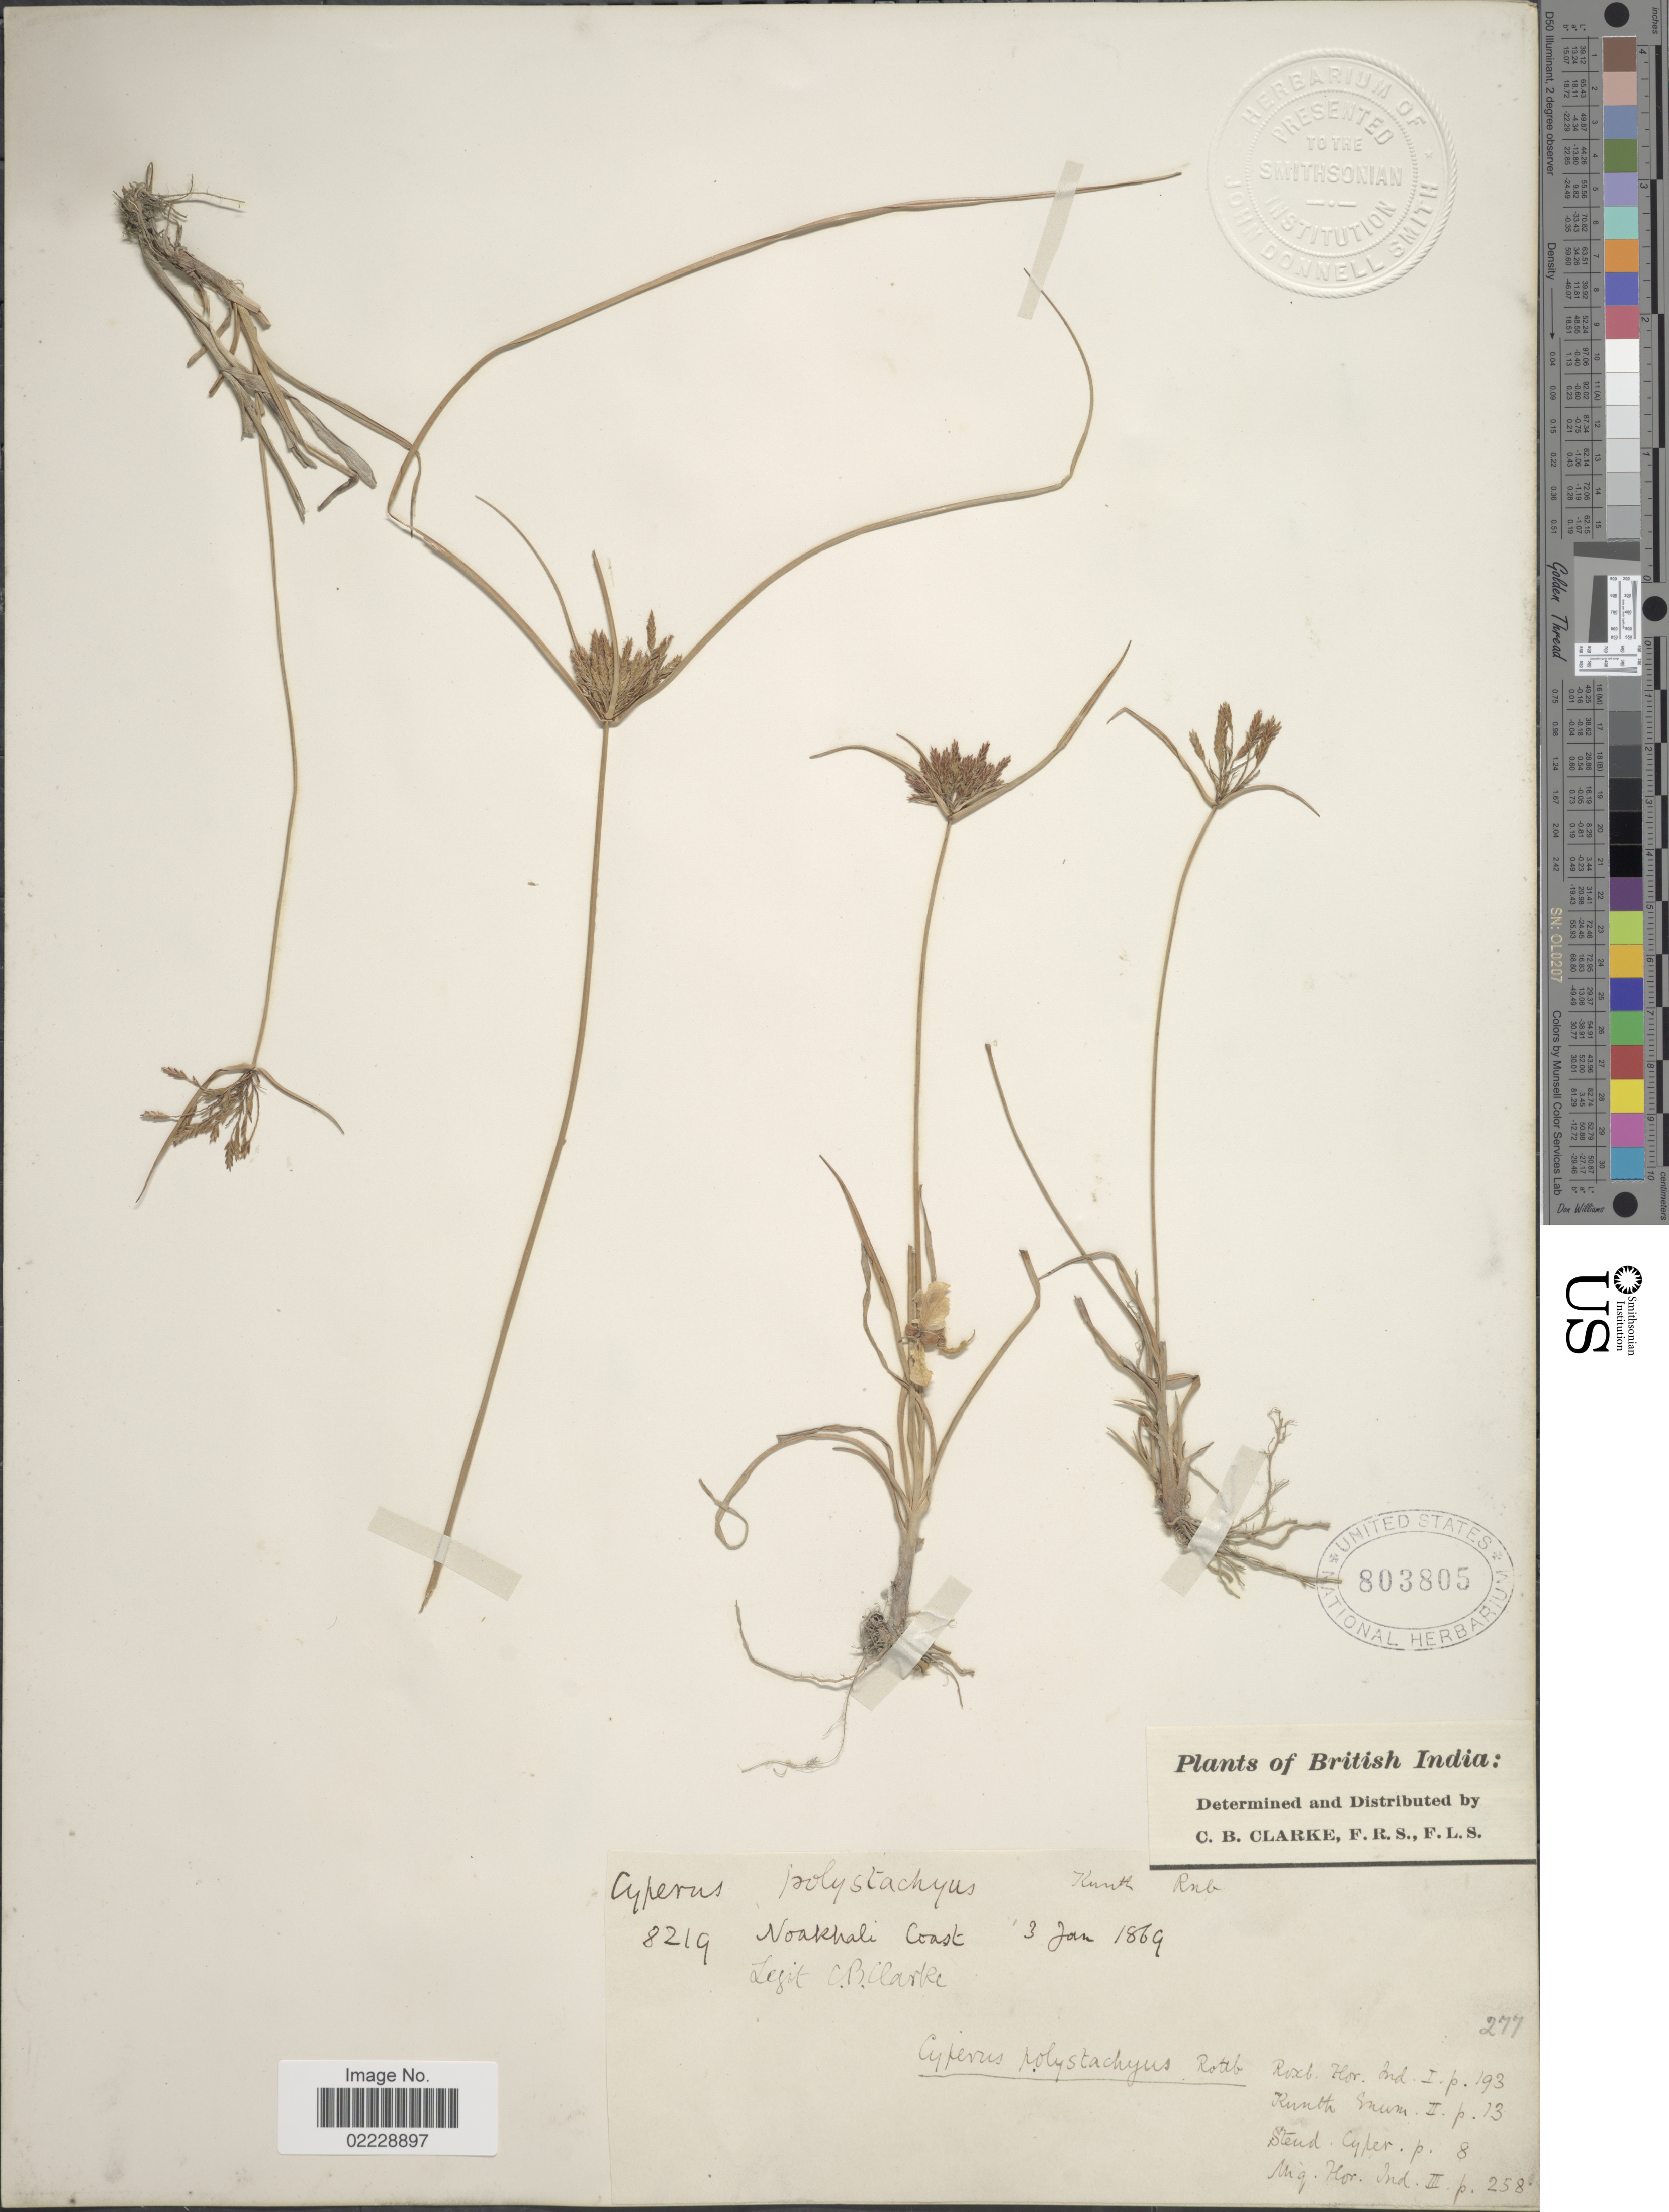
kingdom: Plantae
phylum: Tracheophyta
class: Liliopsida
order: Poales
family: Cyperaceae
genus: Cyperus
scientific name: Cyperus polystachyos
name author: Rottb.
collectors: C. B. Clarke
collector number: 8219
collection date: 1869-01-03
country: Bangladesh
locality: British India. Noakhali Coast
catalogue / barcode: US 803805